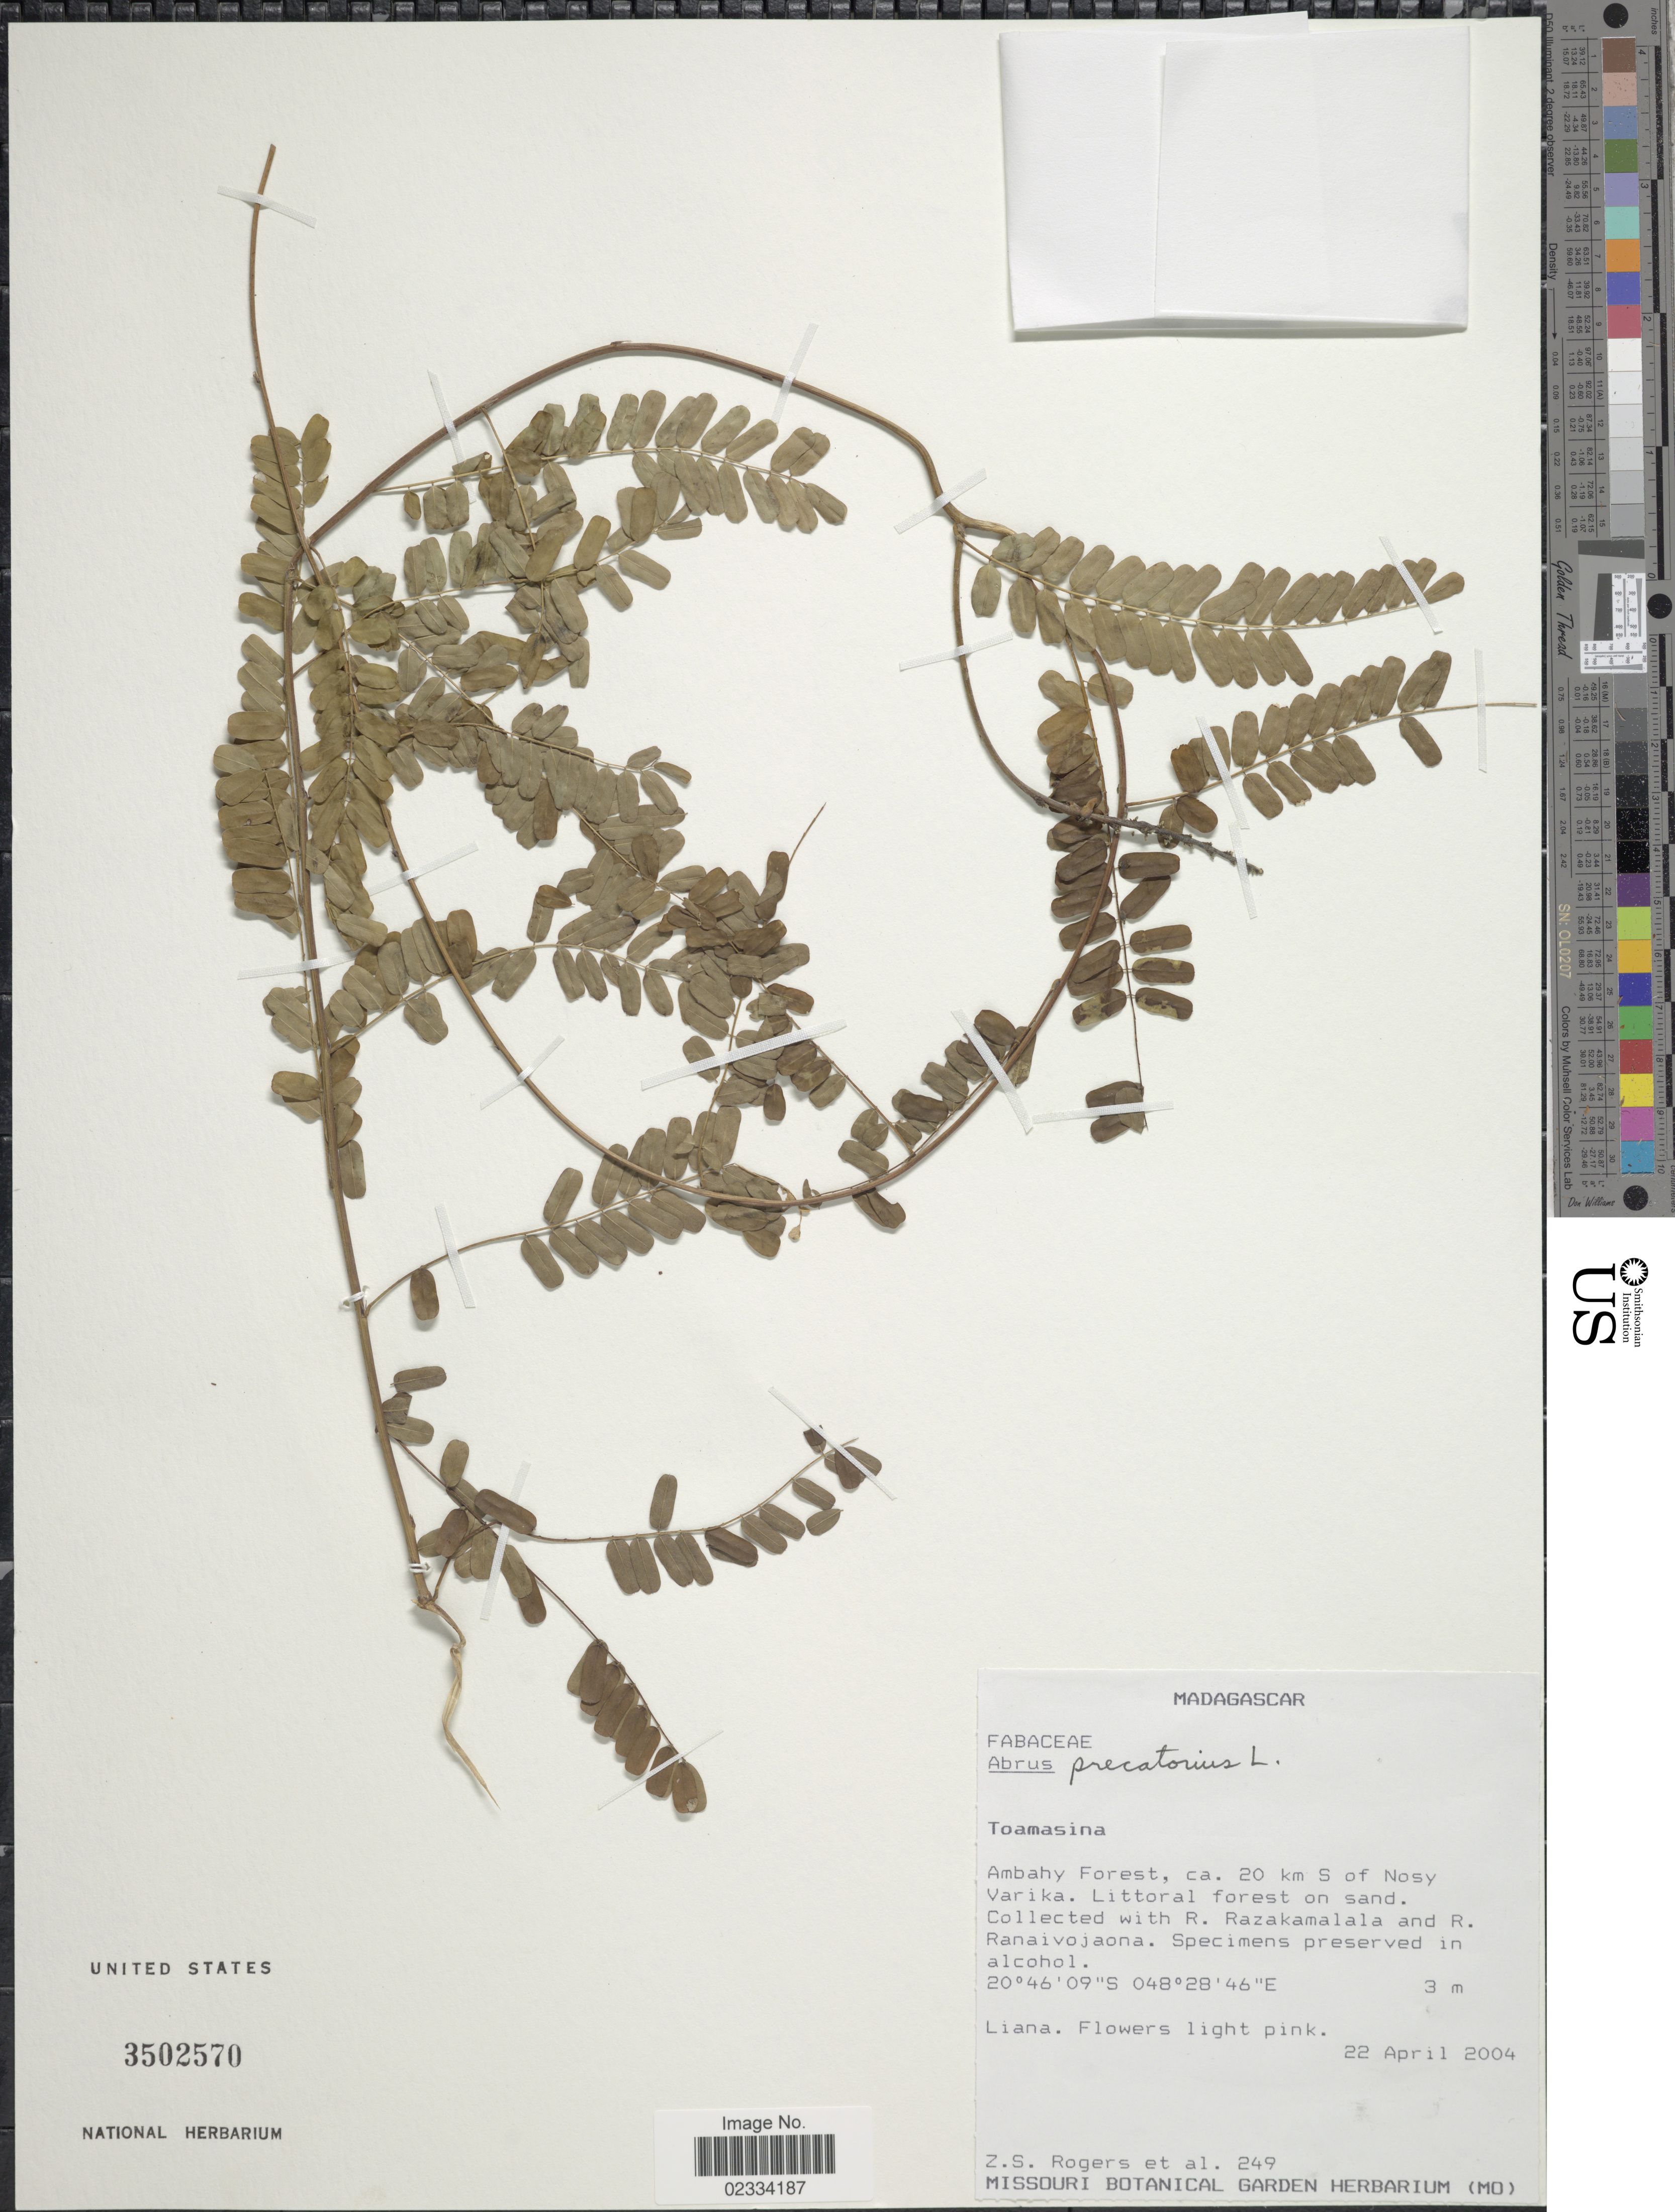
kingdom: Plantae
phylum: Tracheophyta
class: Magnoliopsida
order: Fabales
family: Fabaceae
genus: Abrus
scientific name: Abrus precatorius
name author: L.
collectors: Z. S. Rogers, R. Razakamalala & R. Ranaivojaona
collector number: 249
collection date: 2004-04-22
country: Madagascar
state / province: Analanjirofo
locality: Ambahy Forest, ca. 20 km S of Nosy Varika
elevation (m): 3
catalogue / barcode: US 3502570